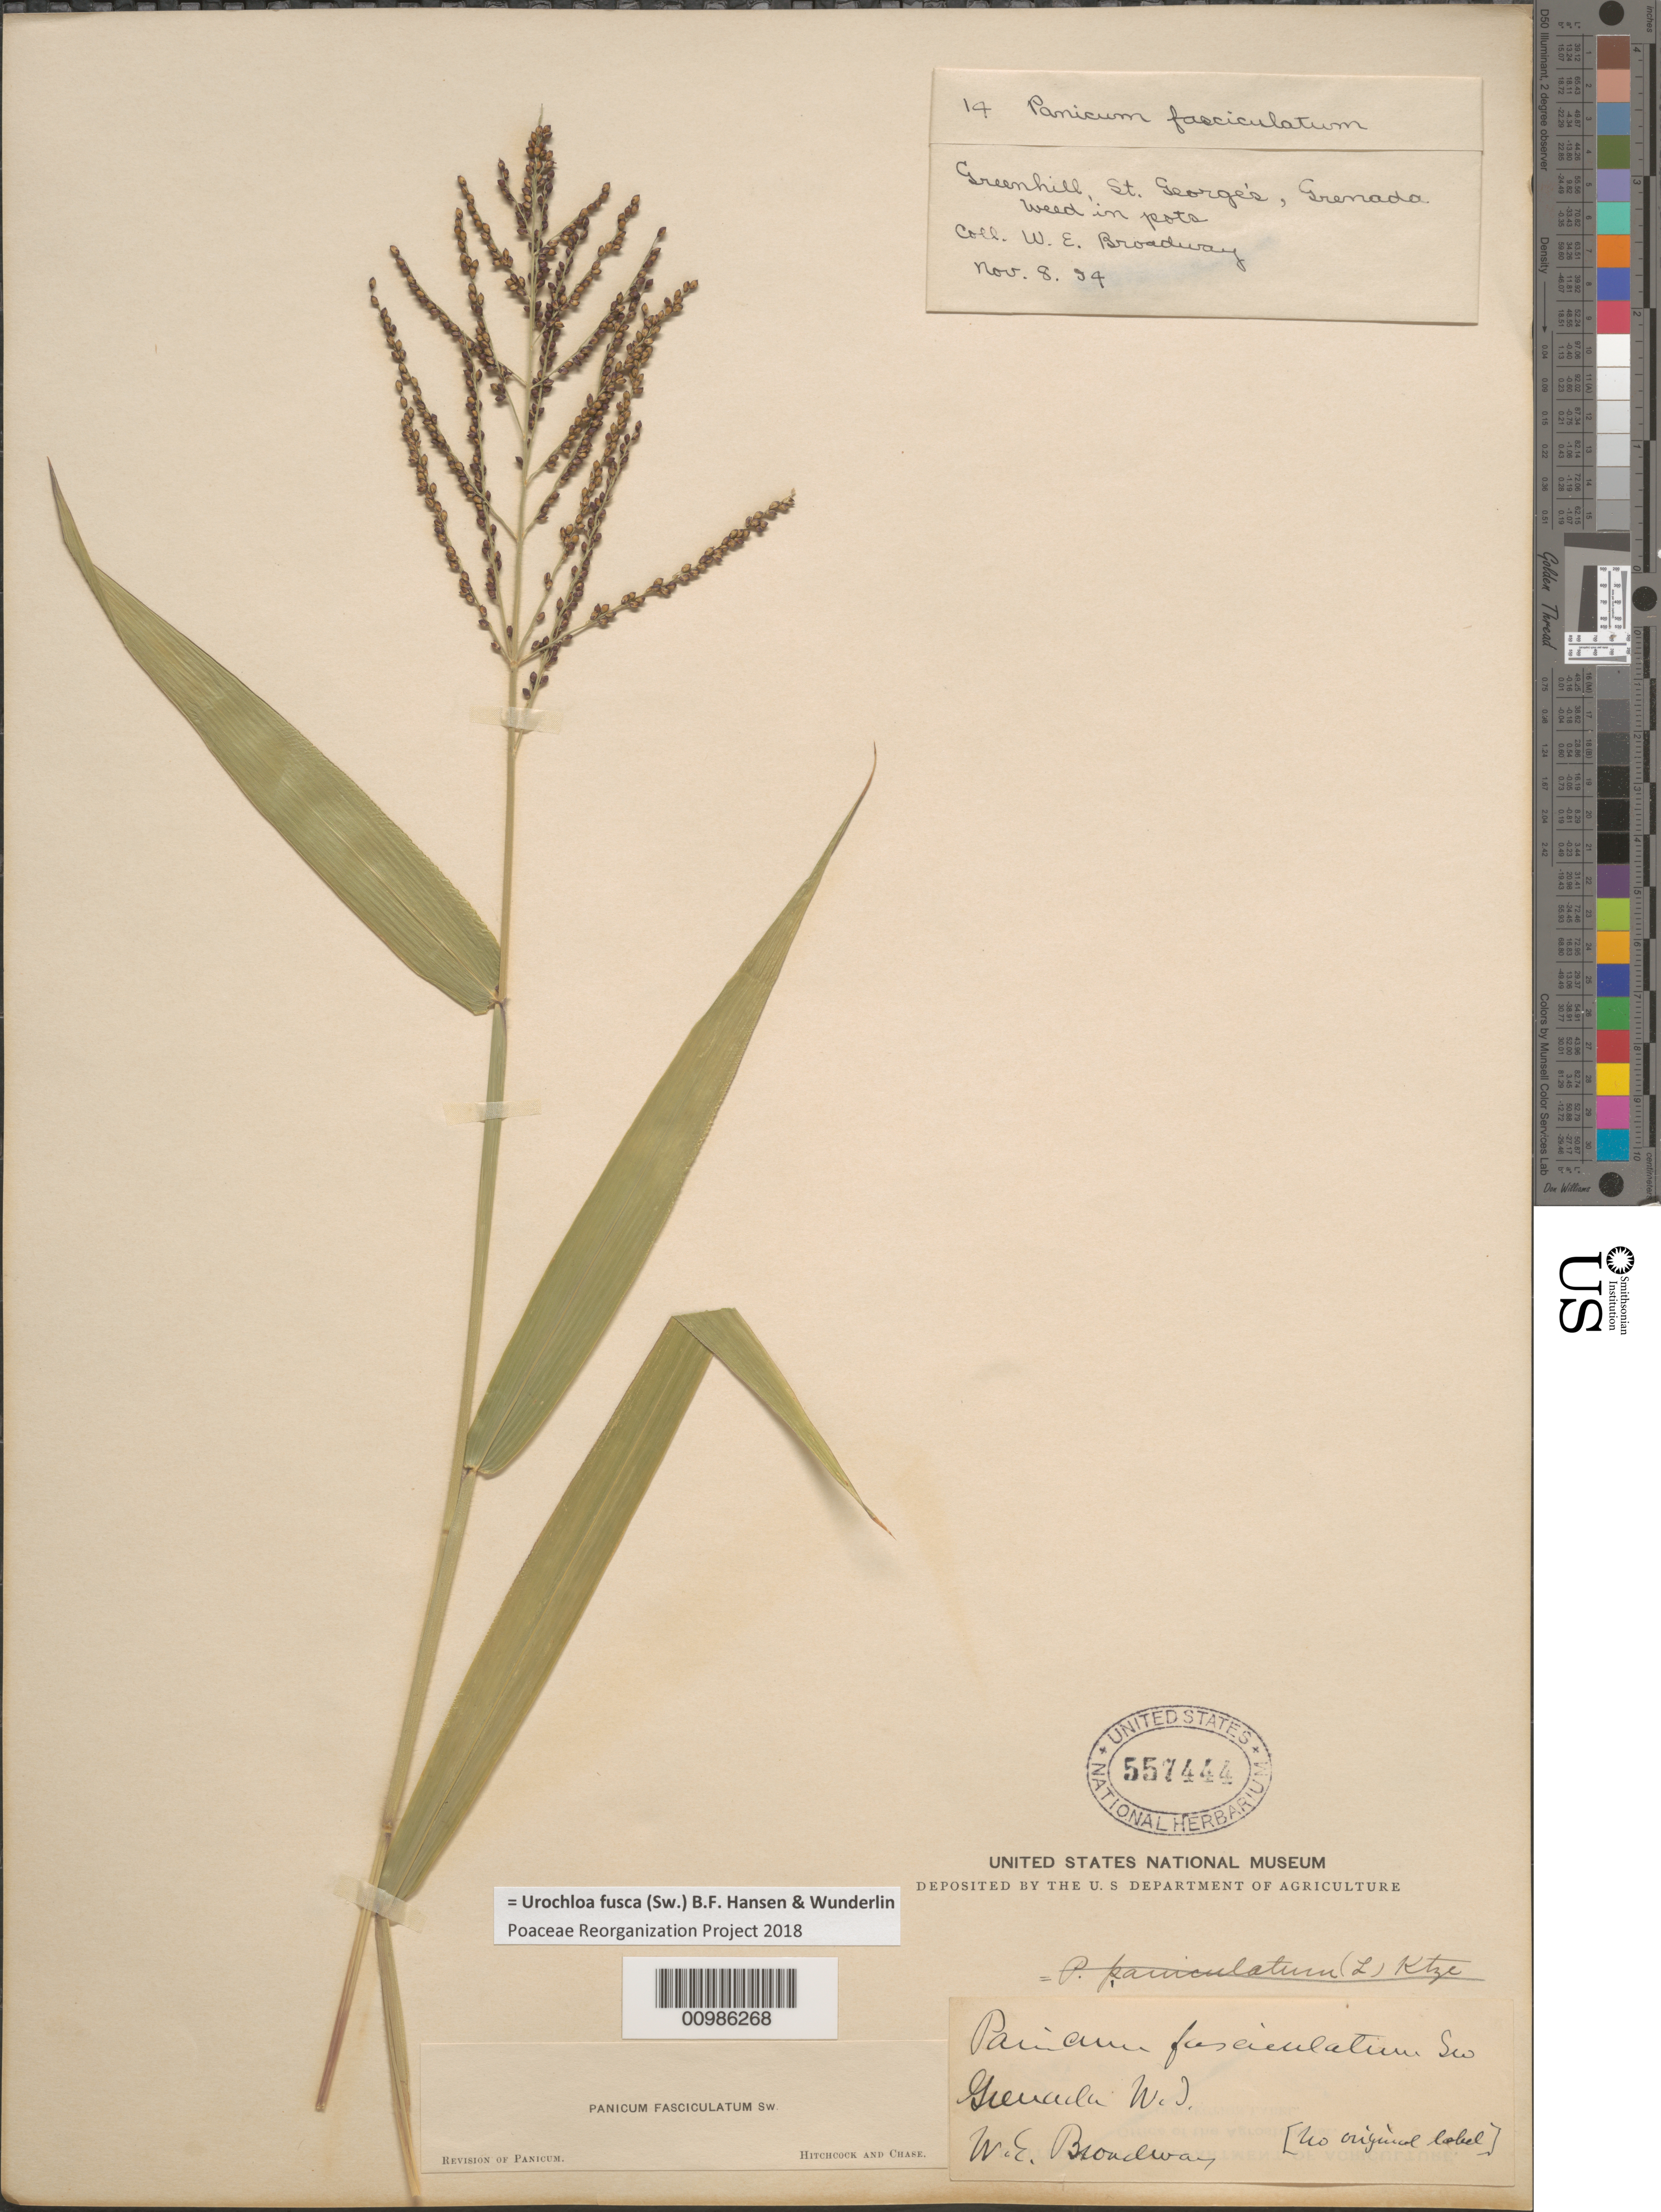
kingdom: Plantae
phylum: Tracheophyta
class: Liliopsida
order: Poales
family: Poaceae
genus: Brachiaria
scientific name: Brachiaria fasciculata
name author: (Sw.) Parodi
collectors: W. E. Broadway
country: Grenada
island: Grenada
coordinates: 0 N, 0 E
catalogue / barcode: US 557444